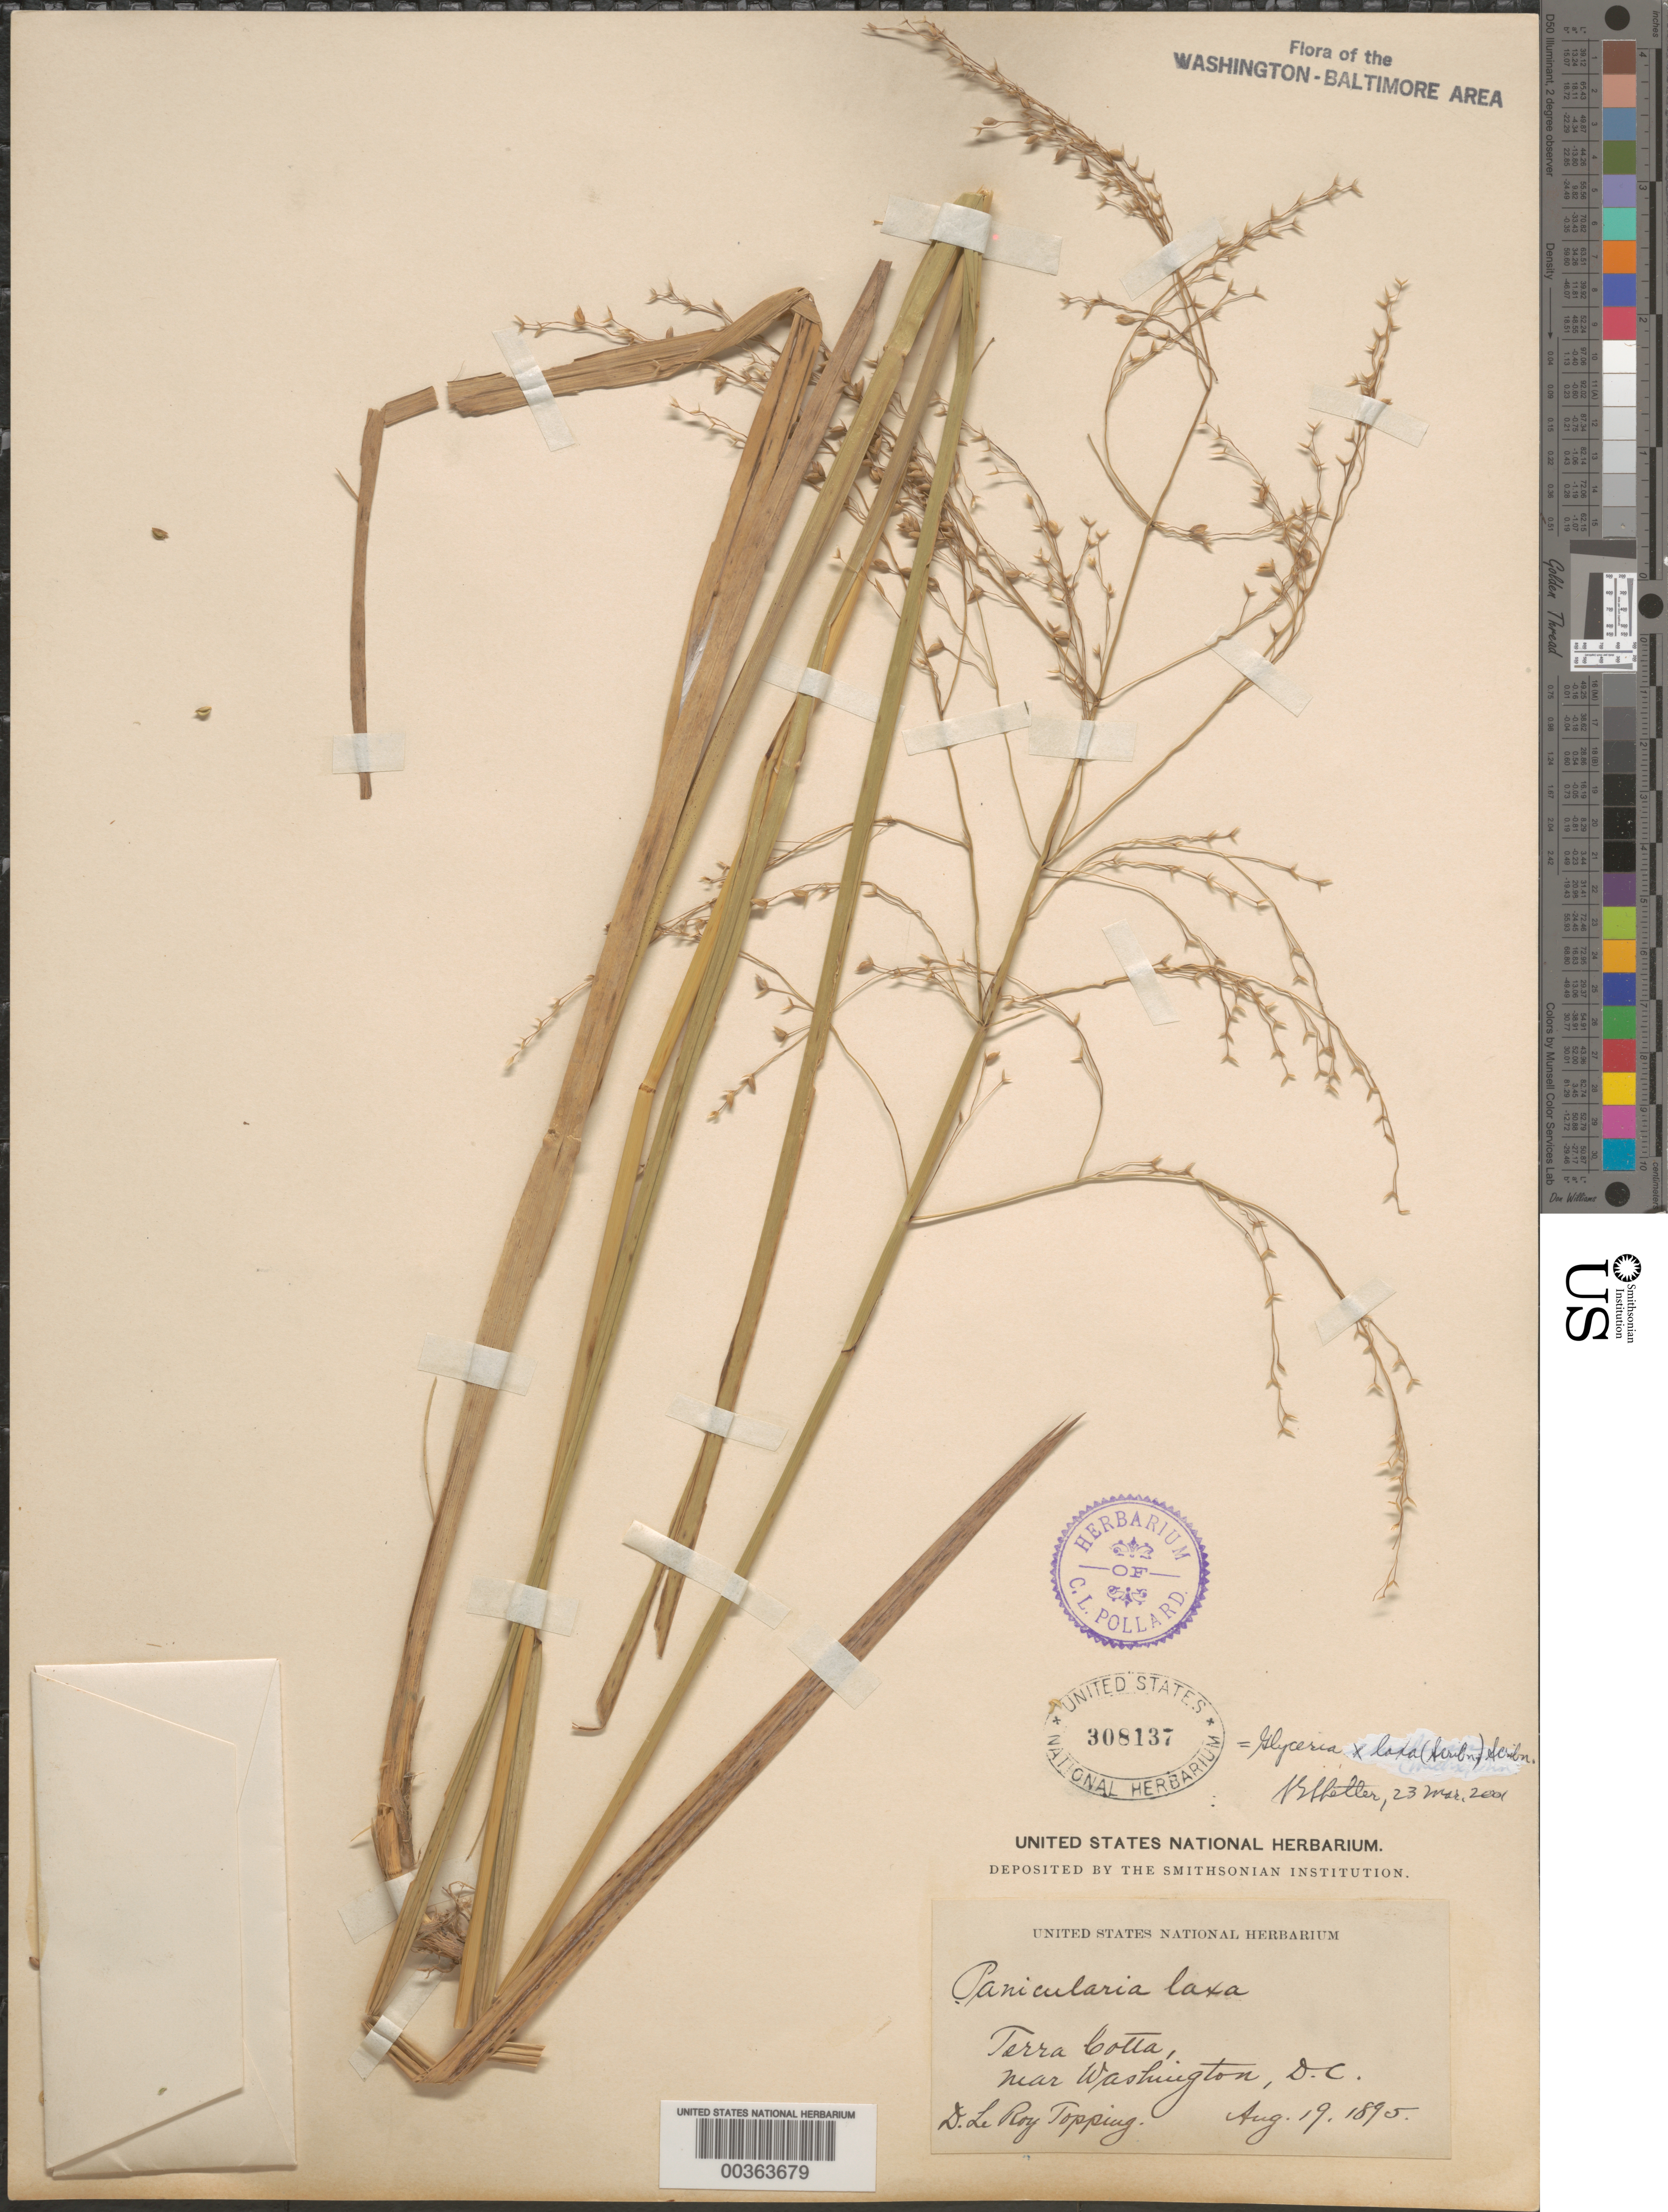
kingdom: Plantae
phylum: Tracheophyta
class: Liliopsida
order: Poales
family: Poaceae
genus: Glyceria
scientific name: Glyceria canadensis var. laxa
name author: (Scribn.) Hitchc.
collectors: D. L. Topping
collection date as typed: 19 Aug 1895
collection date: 1895-08-19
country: United States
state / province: District of Columbia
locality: Terra Cotta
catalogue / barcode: US 308137